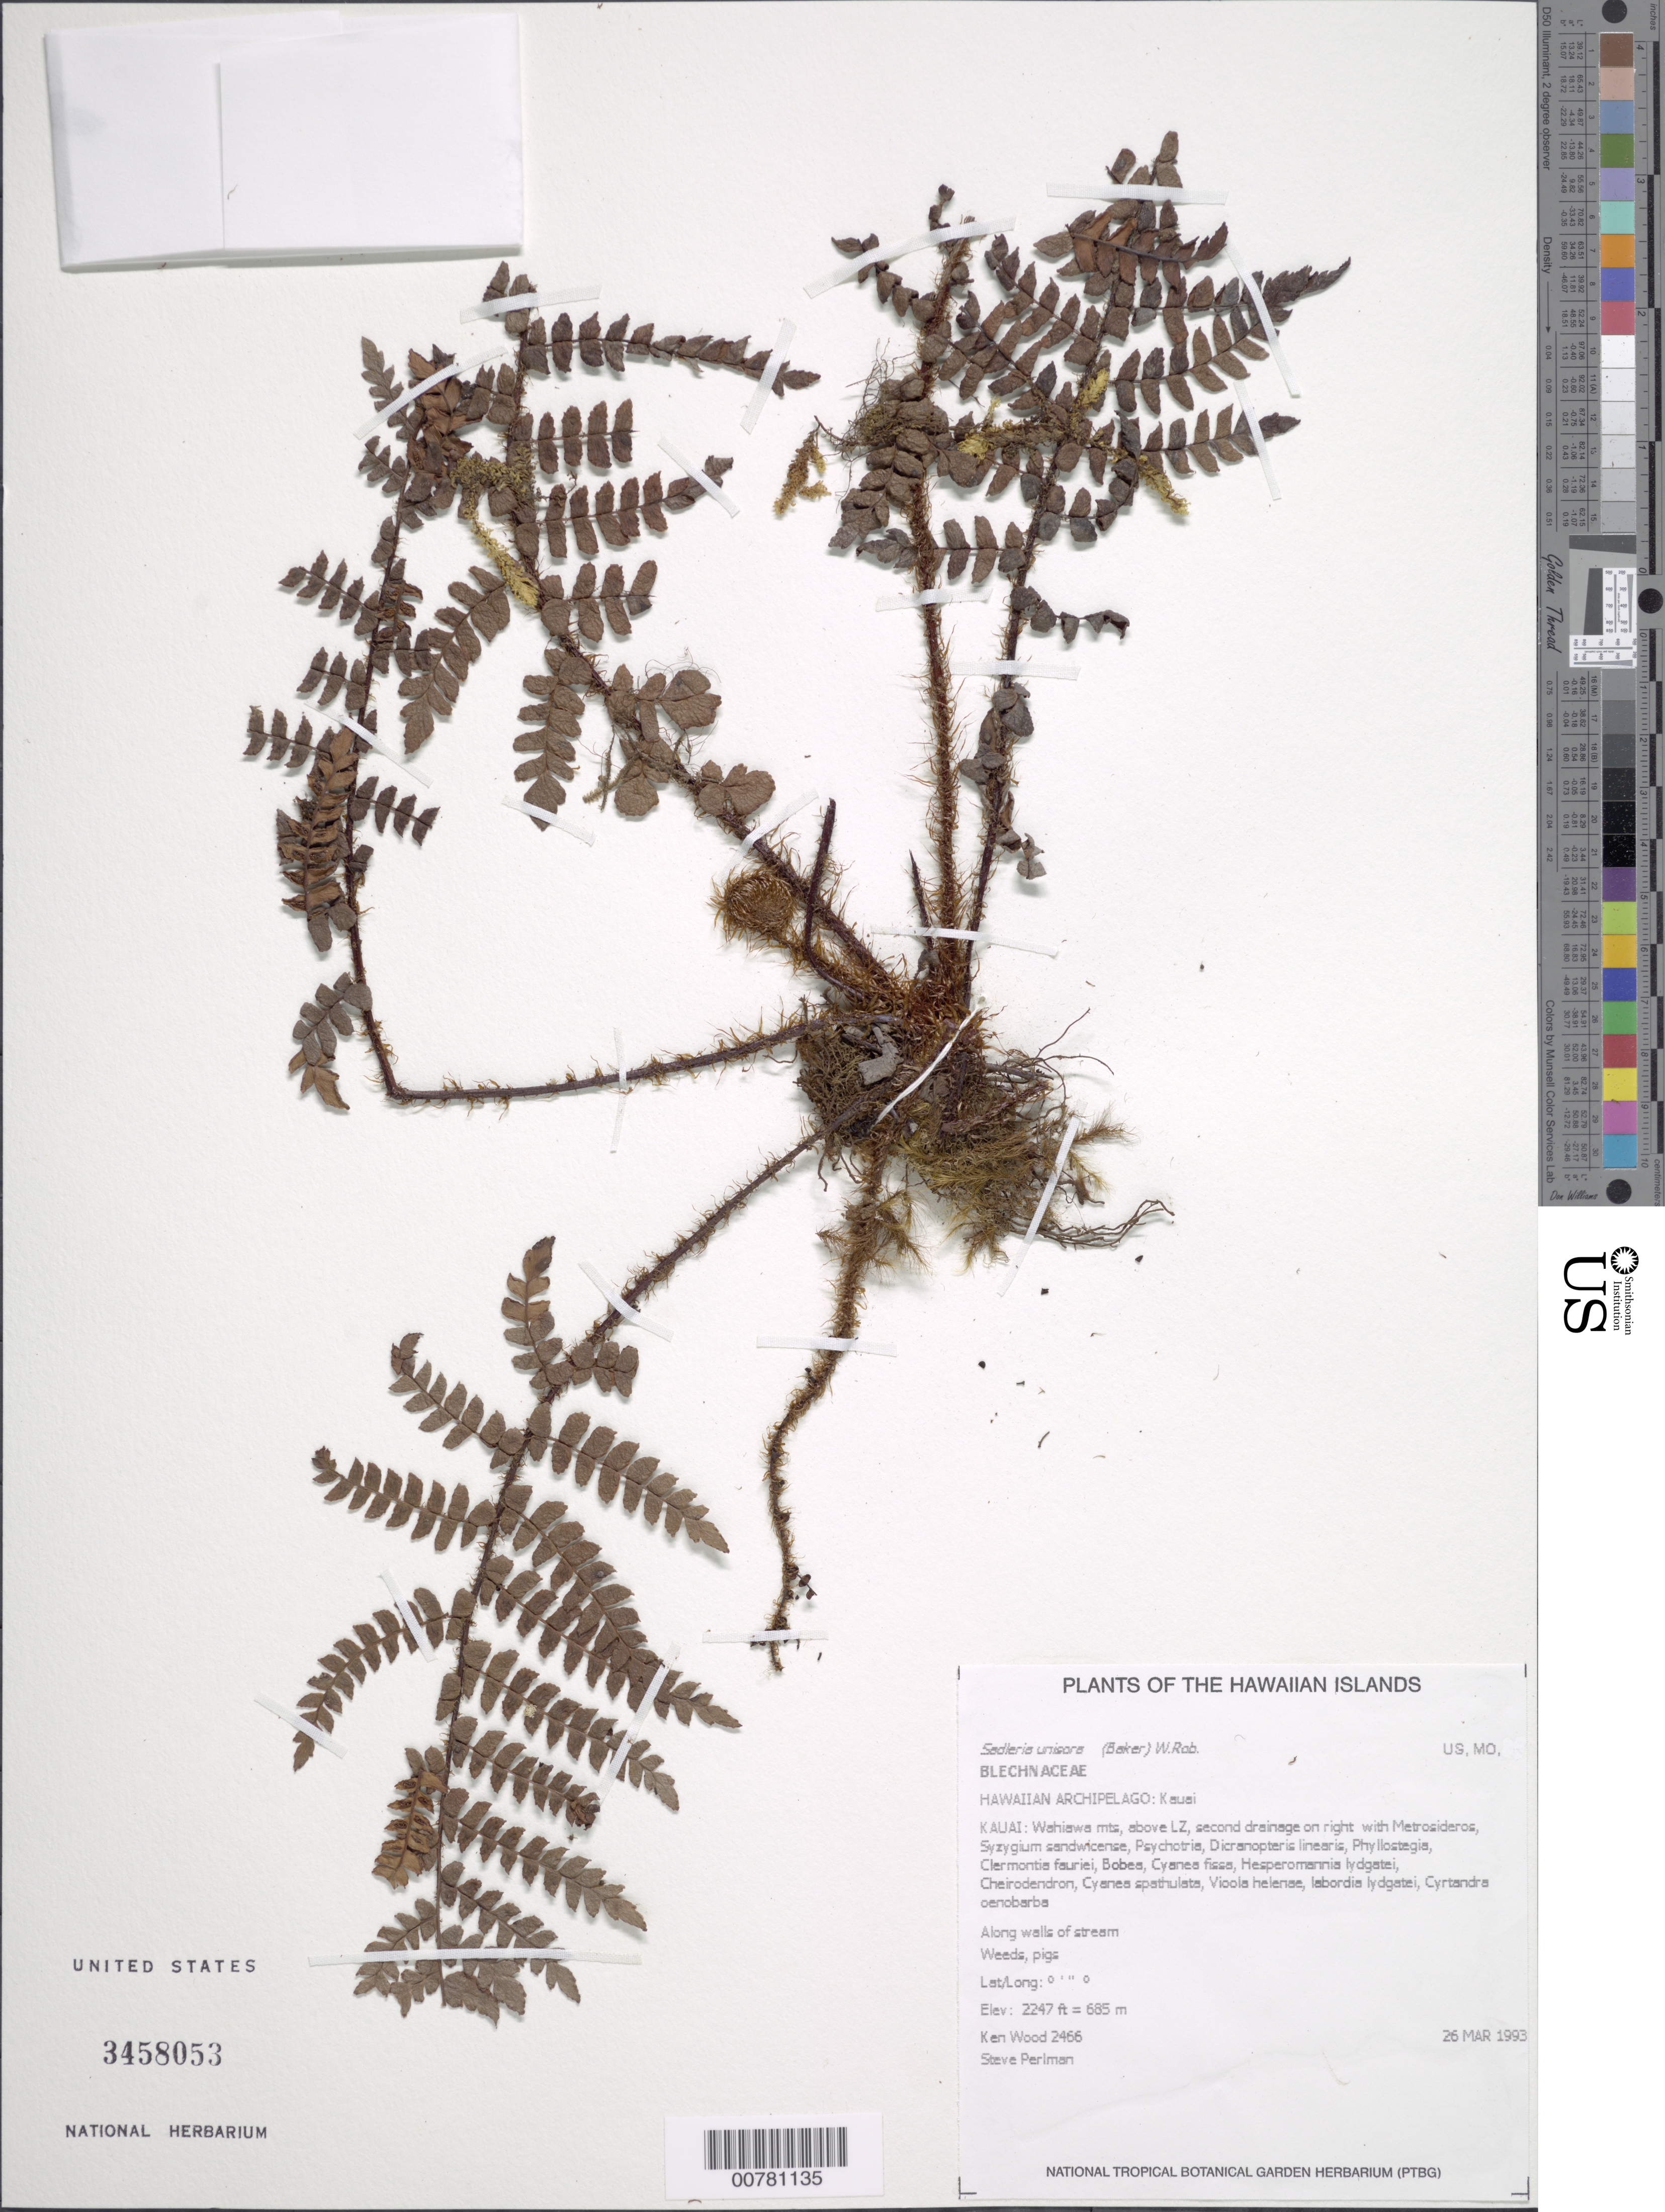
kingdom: Plantae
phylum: Tracheophyta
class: Polypodiopsida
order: Polypodiales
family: Blechnaceae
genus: Sadleria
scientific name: Sadleria unisora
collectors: K. R. Wood & S. P. Perlman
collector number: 2466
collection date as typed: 26 Mar 1993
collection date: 1993-03-26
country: United States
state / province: Hawaii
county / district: Kauai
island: Kaua'i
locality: Wahiawa mountains, above LZ, second drainage on right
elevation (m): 685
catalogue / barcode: US 3458053